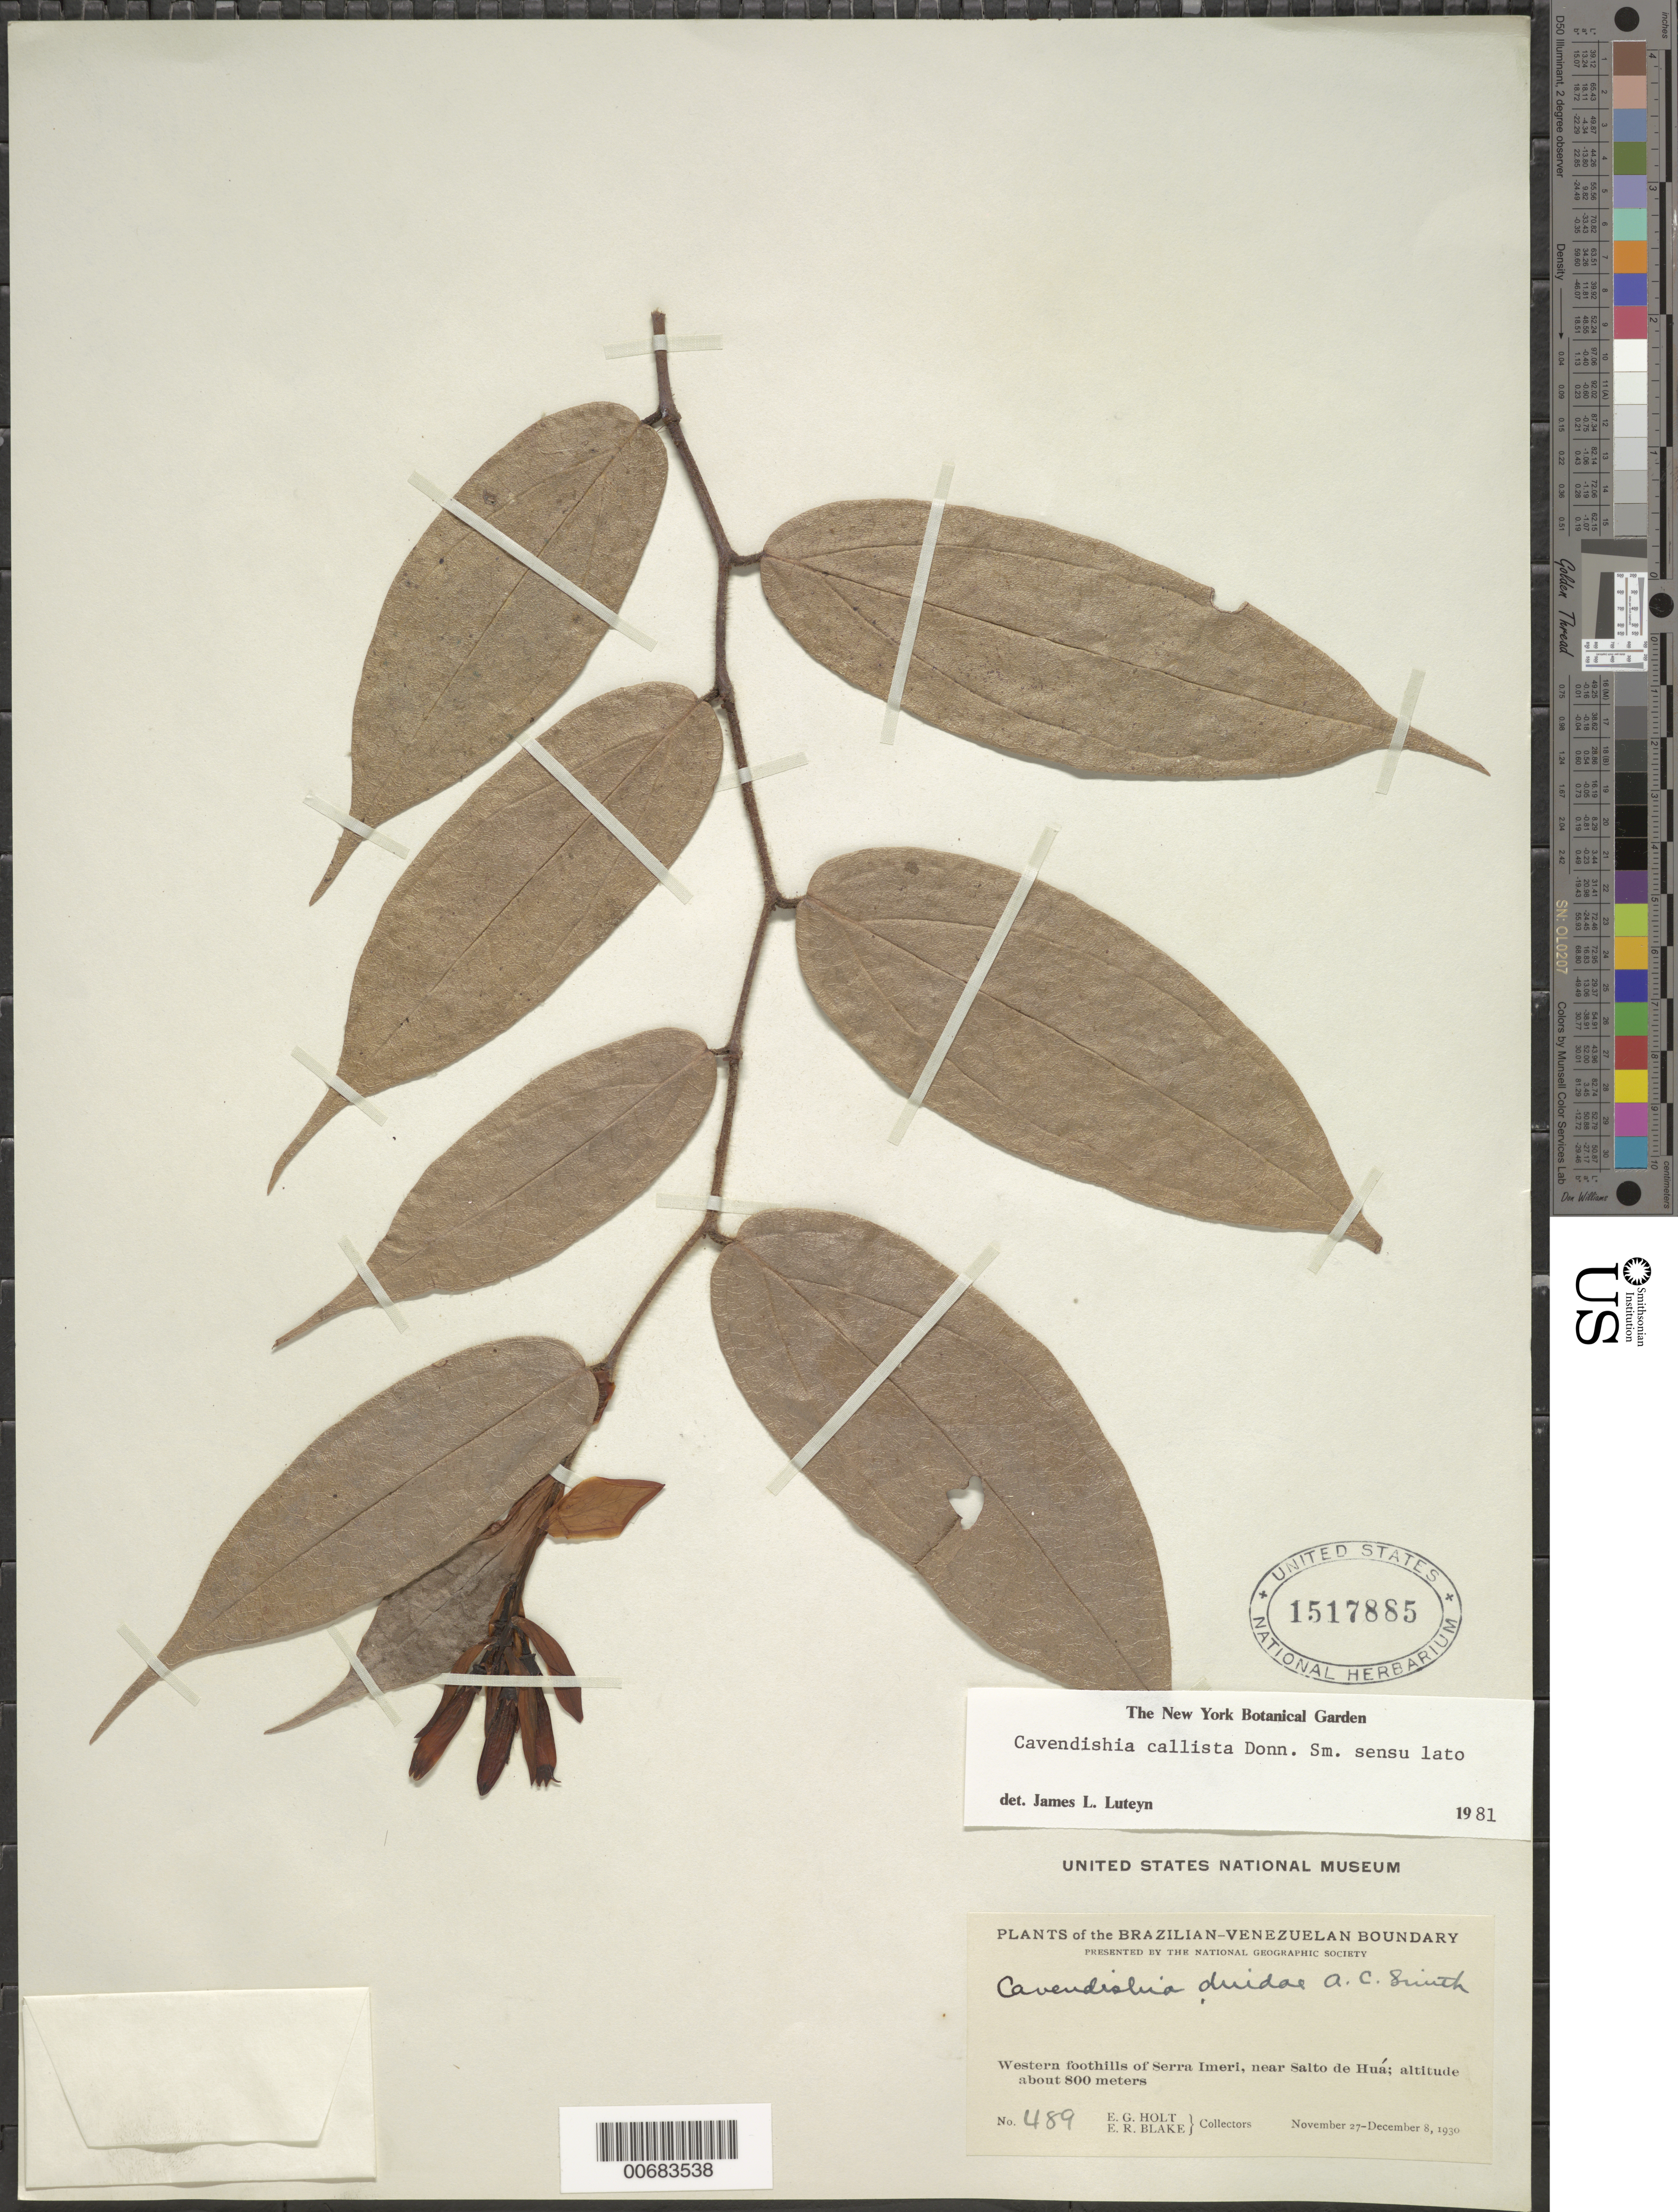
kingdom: Plantae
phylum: Tracheophyta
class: Magnoliopsida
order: Ericales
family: Ericaceae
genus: Cavendishia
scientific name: Cavendishia callista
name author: Donn. Sm.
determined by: Luteyn, J. L.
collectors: E. Holt & E. R. Blake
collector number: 489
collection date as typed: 27-Nov-30 to 8-Dec-30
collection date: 1930-11-27/1930-12-08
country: Venezuela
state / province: Amazonas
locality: Serra Imeri, western foothills, near Salto de Huá, near Brazillian boundary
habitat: Foothills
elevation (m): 800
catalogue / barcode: US 1517885